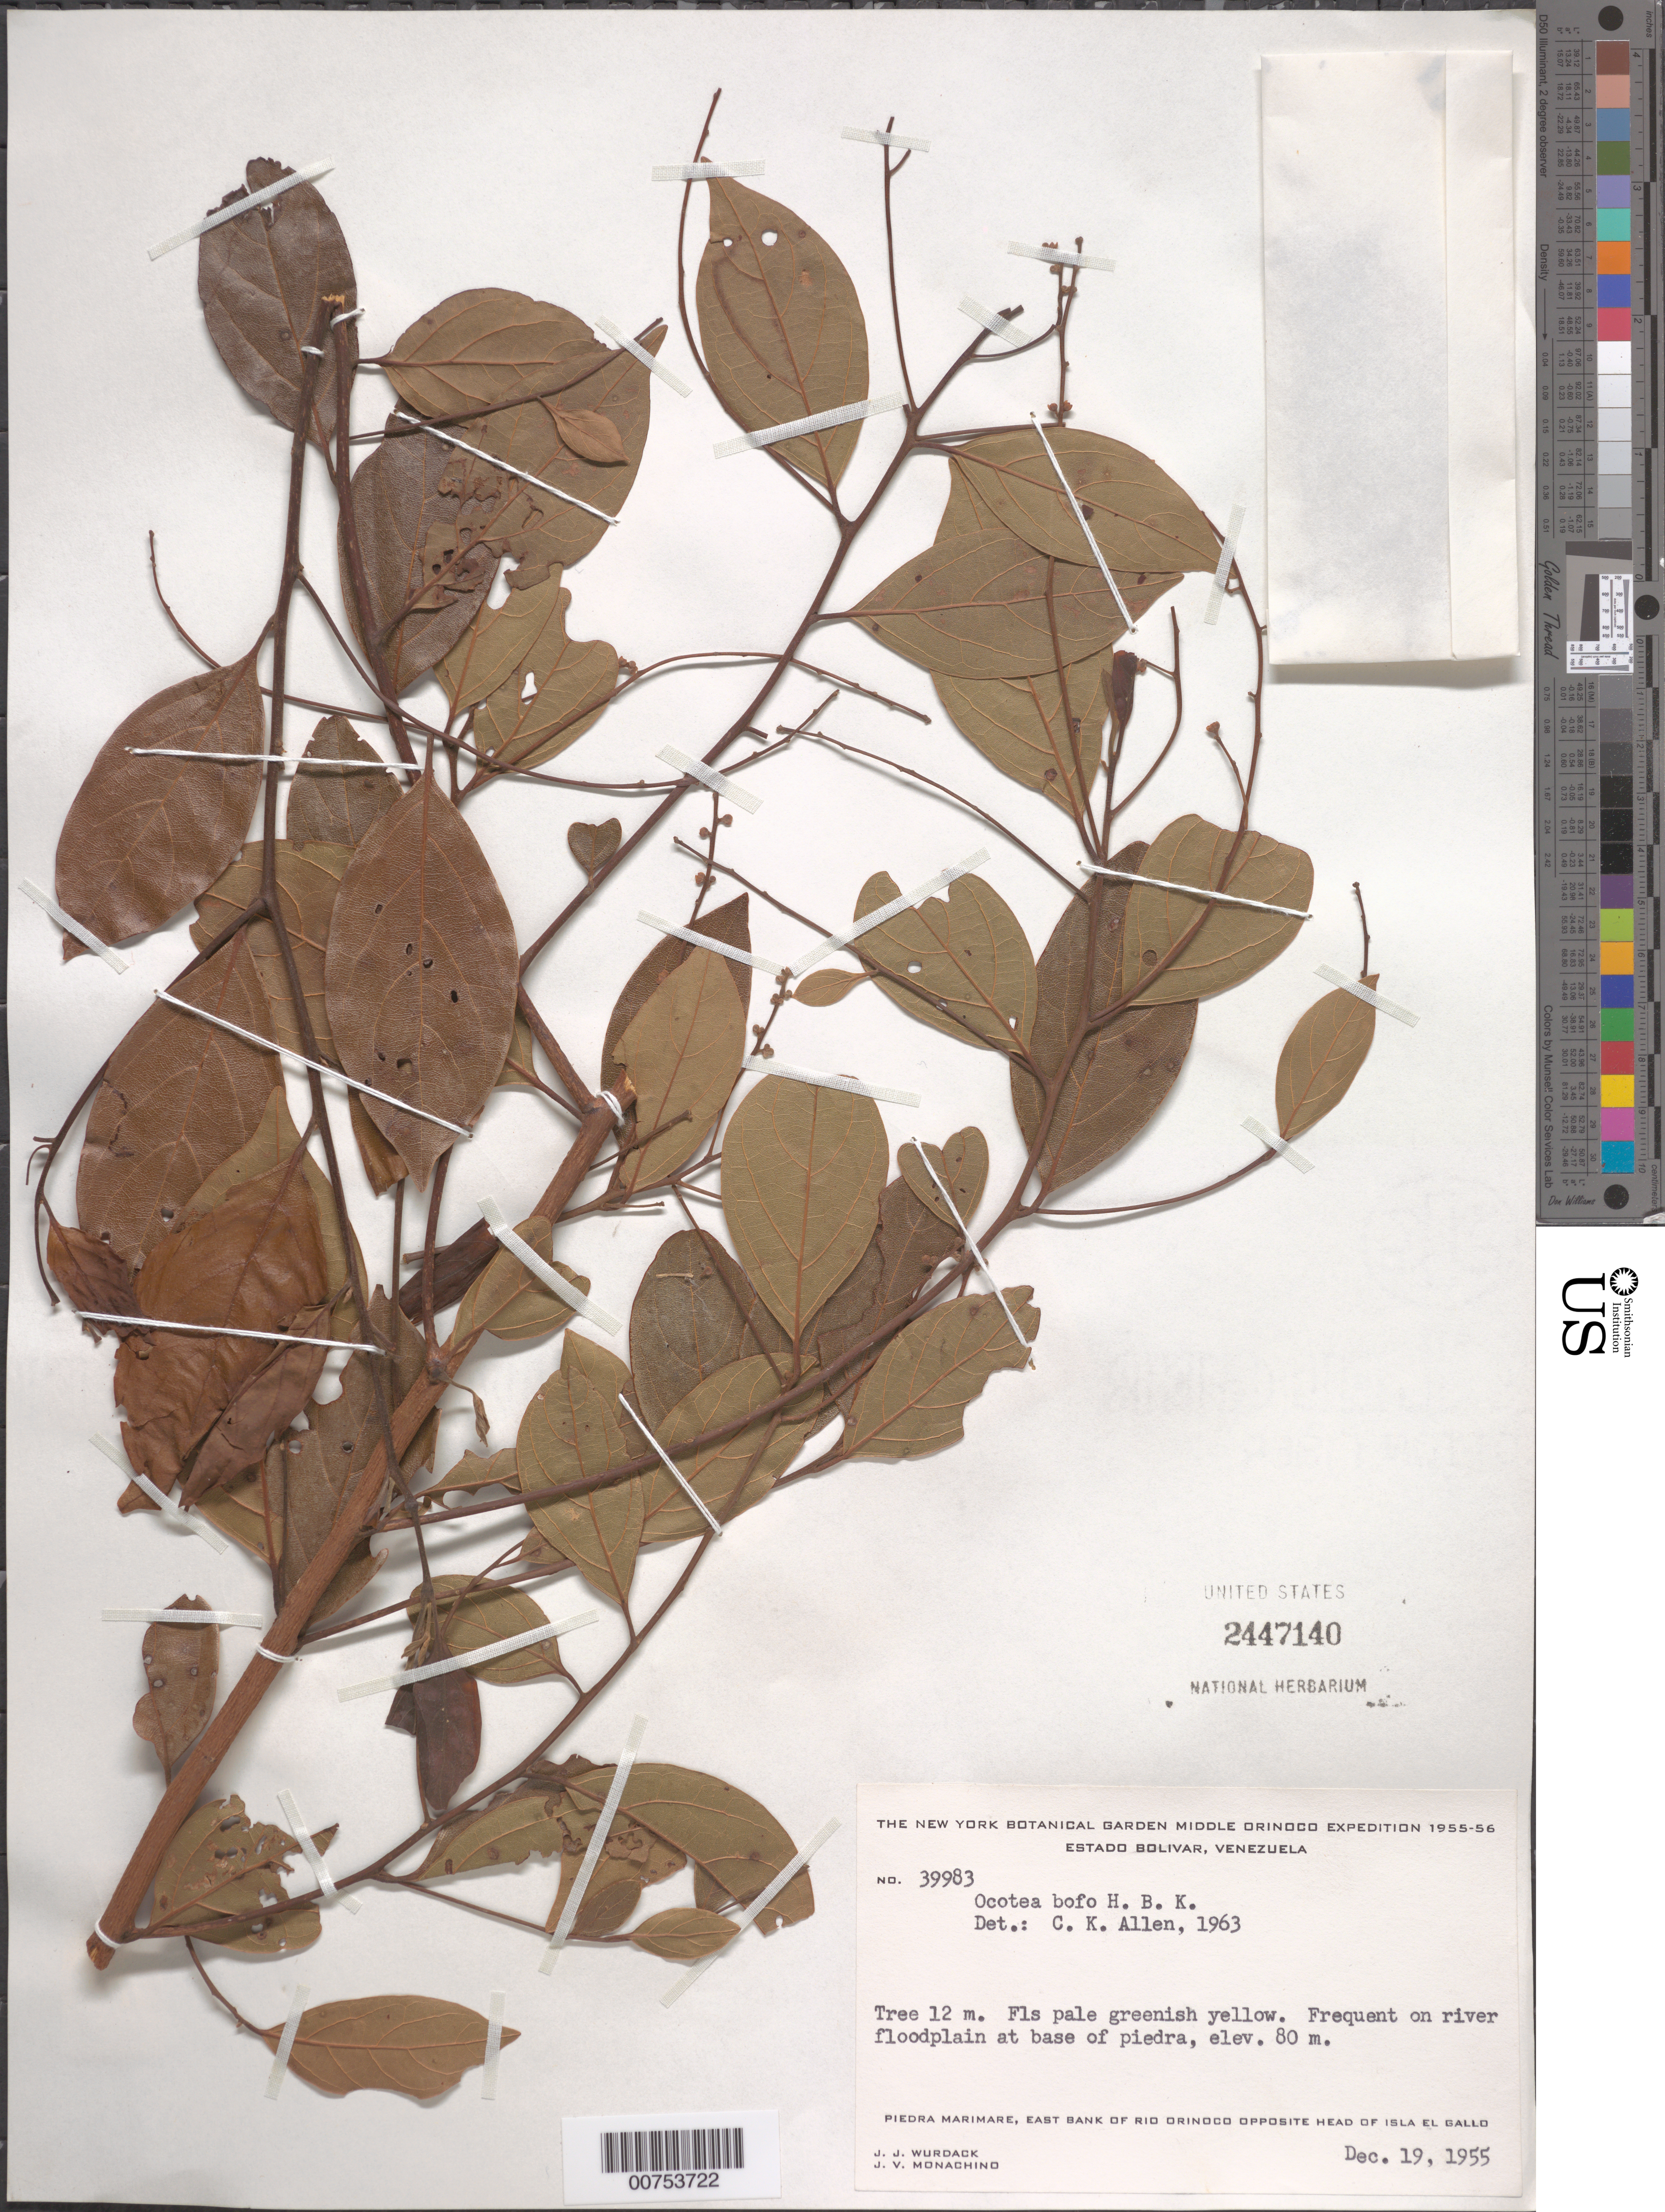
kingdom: Plantae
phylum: Tracheophyta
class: Magnoliopsida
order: Laurales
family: Lauraceae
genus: Ocotea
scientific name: Ocotea bofo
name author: Kunth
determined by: Allen, C. K.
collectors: J. J. Wurdack & J. V. Monachino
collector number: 39983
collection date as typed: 19-Dec-55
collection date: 1955-12-19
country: Venezuela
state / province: Bolívar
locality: Piedra Marimare, E bank of Río Orinoco, opposite head of Isla el Gallo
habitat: River flood plain at base of piedra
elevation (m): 80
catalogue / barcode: US 2447140